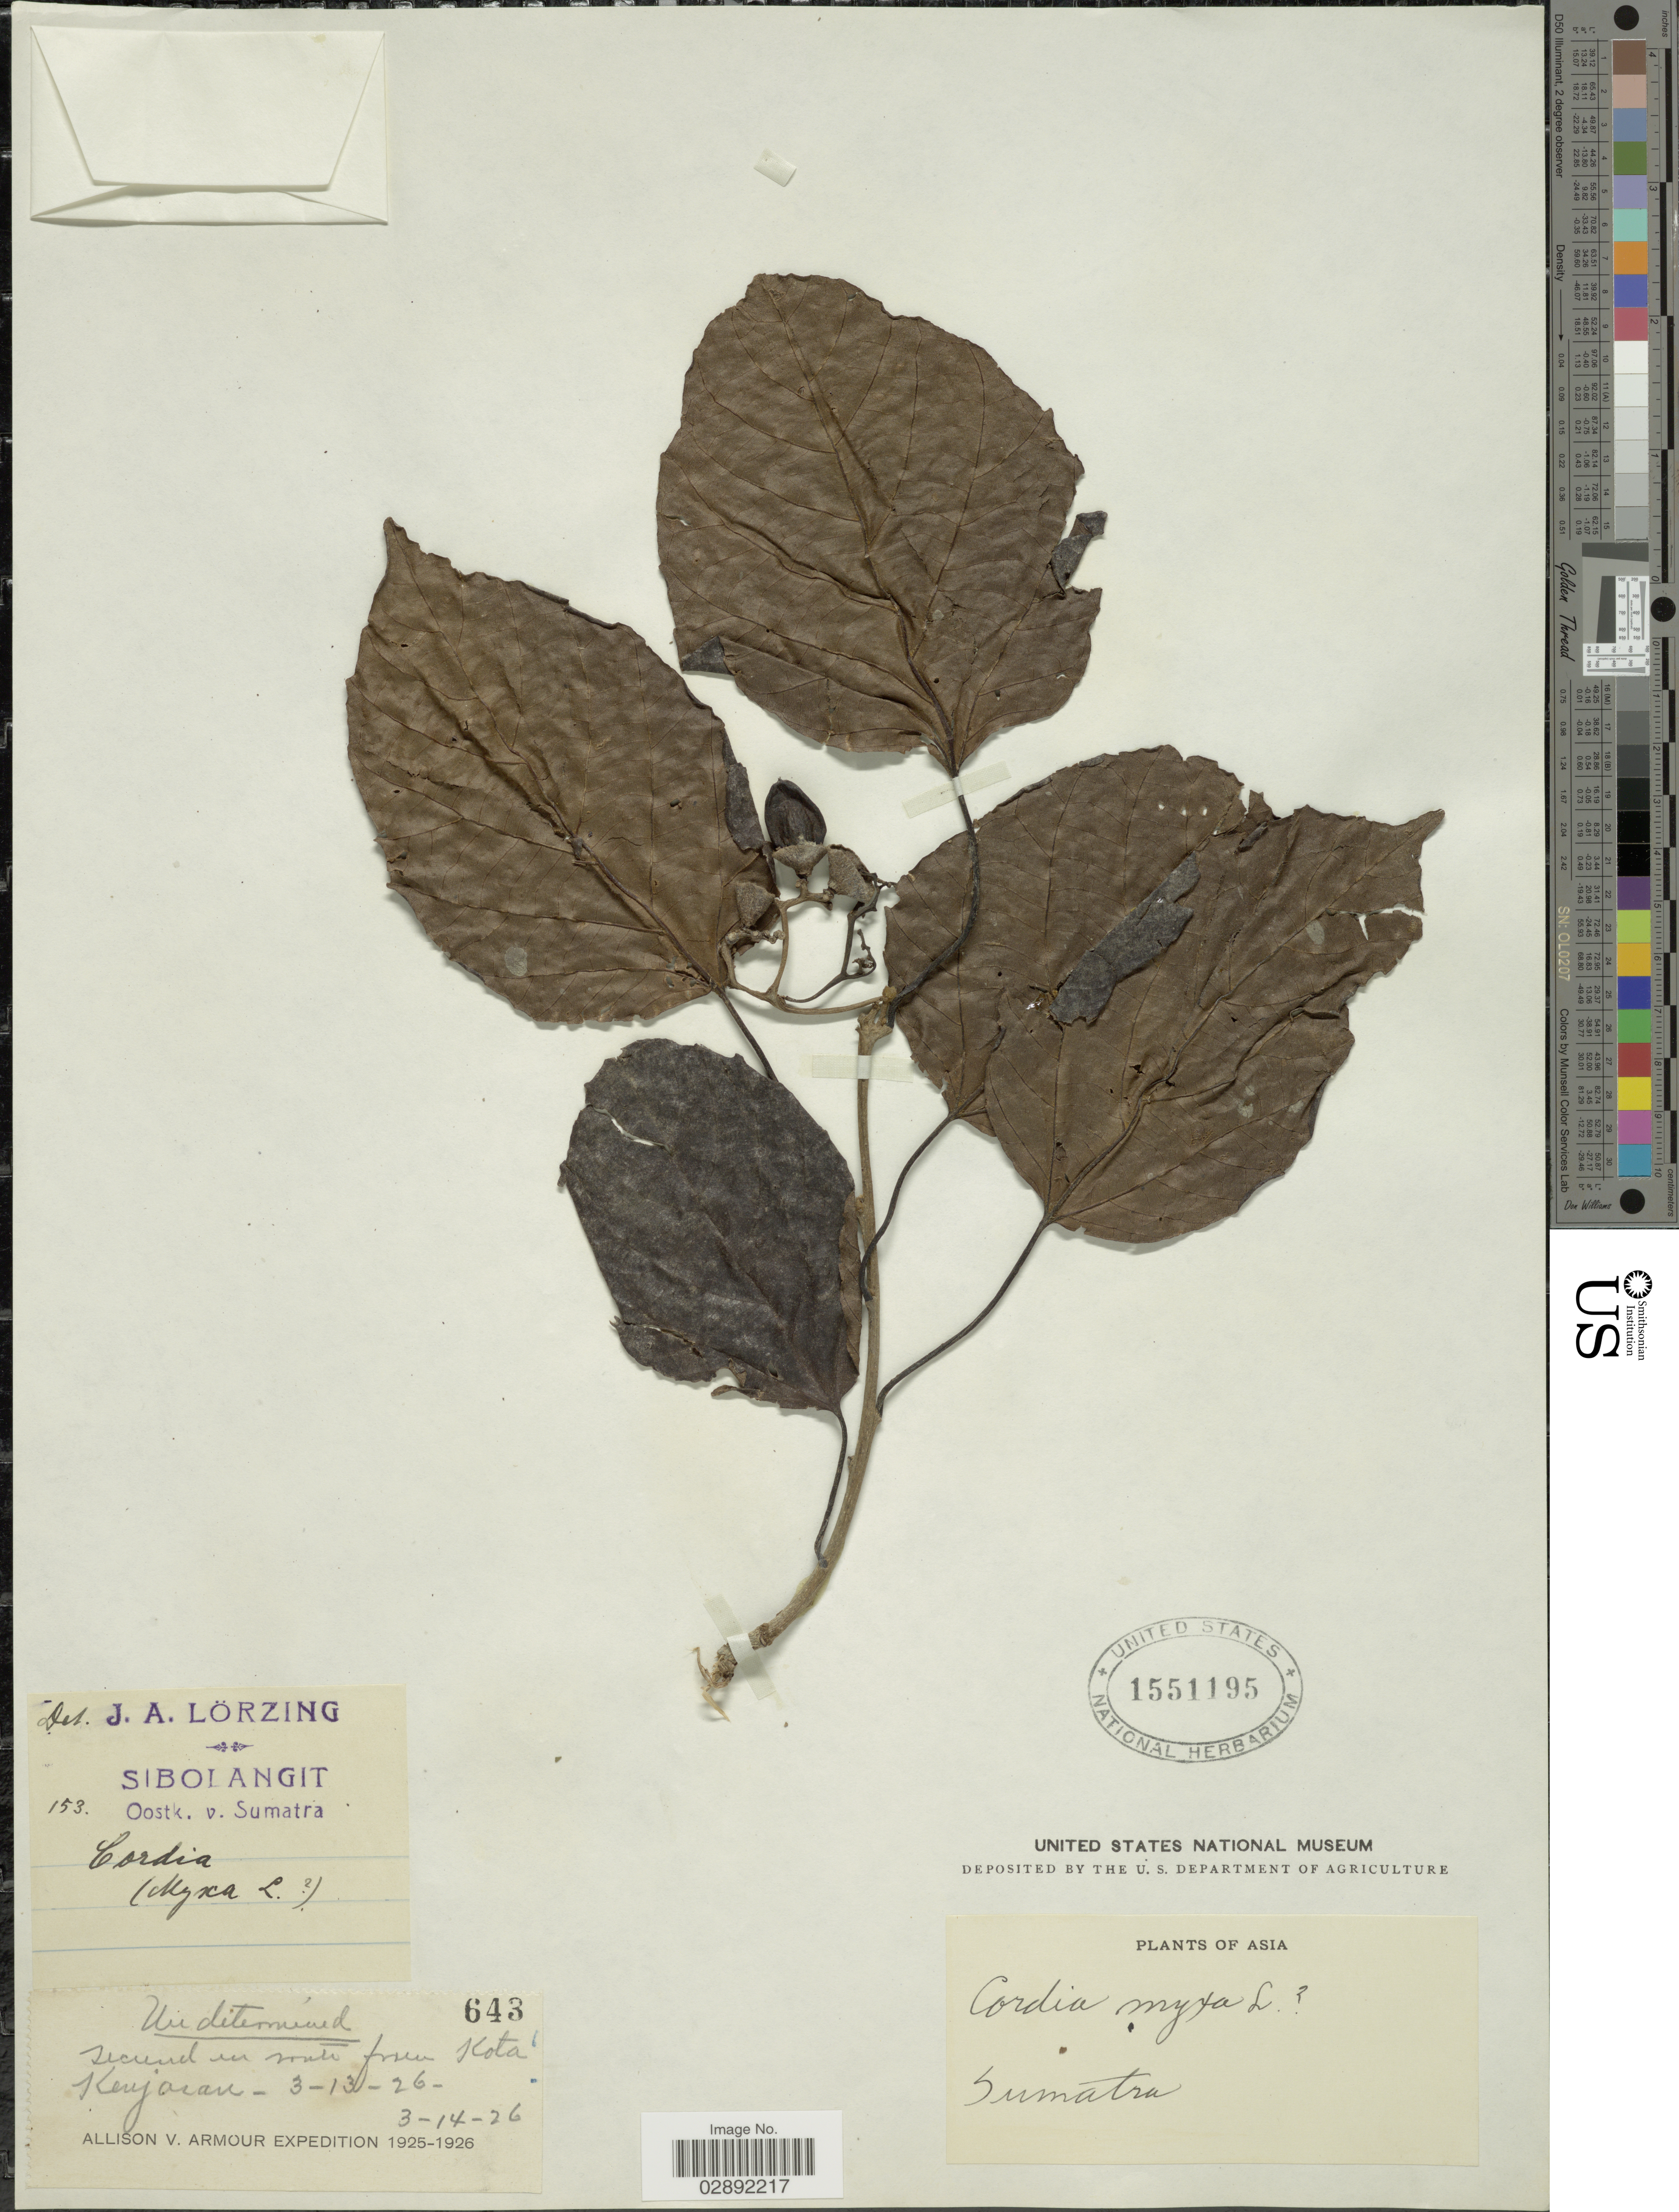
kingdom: Plantae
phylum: Tracheophyta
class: Magnoliopsida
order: Boraginales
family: Cordiaceae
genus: Cordia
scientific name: Cordia myxa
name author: L.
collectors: Allison V. Armour Expedition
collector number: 643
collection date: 1926-03-14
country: Indonesia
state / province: Sumatra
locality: Sibolangit. Oostk. v. Sumatra. Secured in route from Kota Kenjaran.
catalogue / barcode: US 1551195